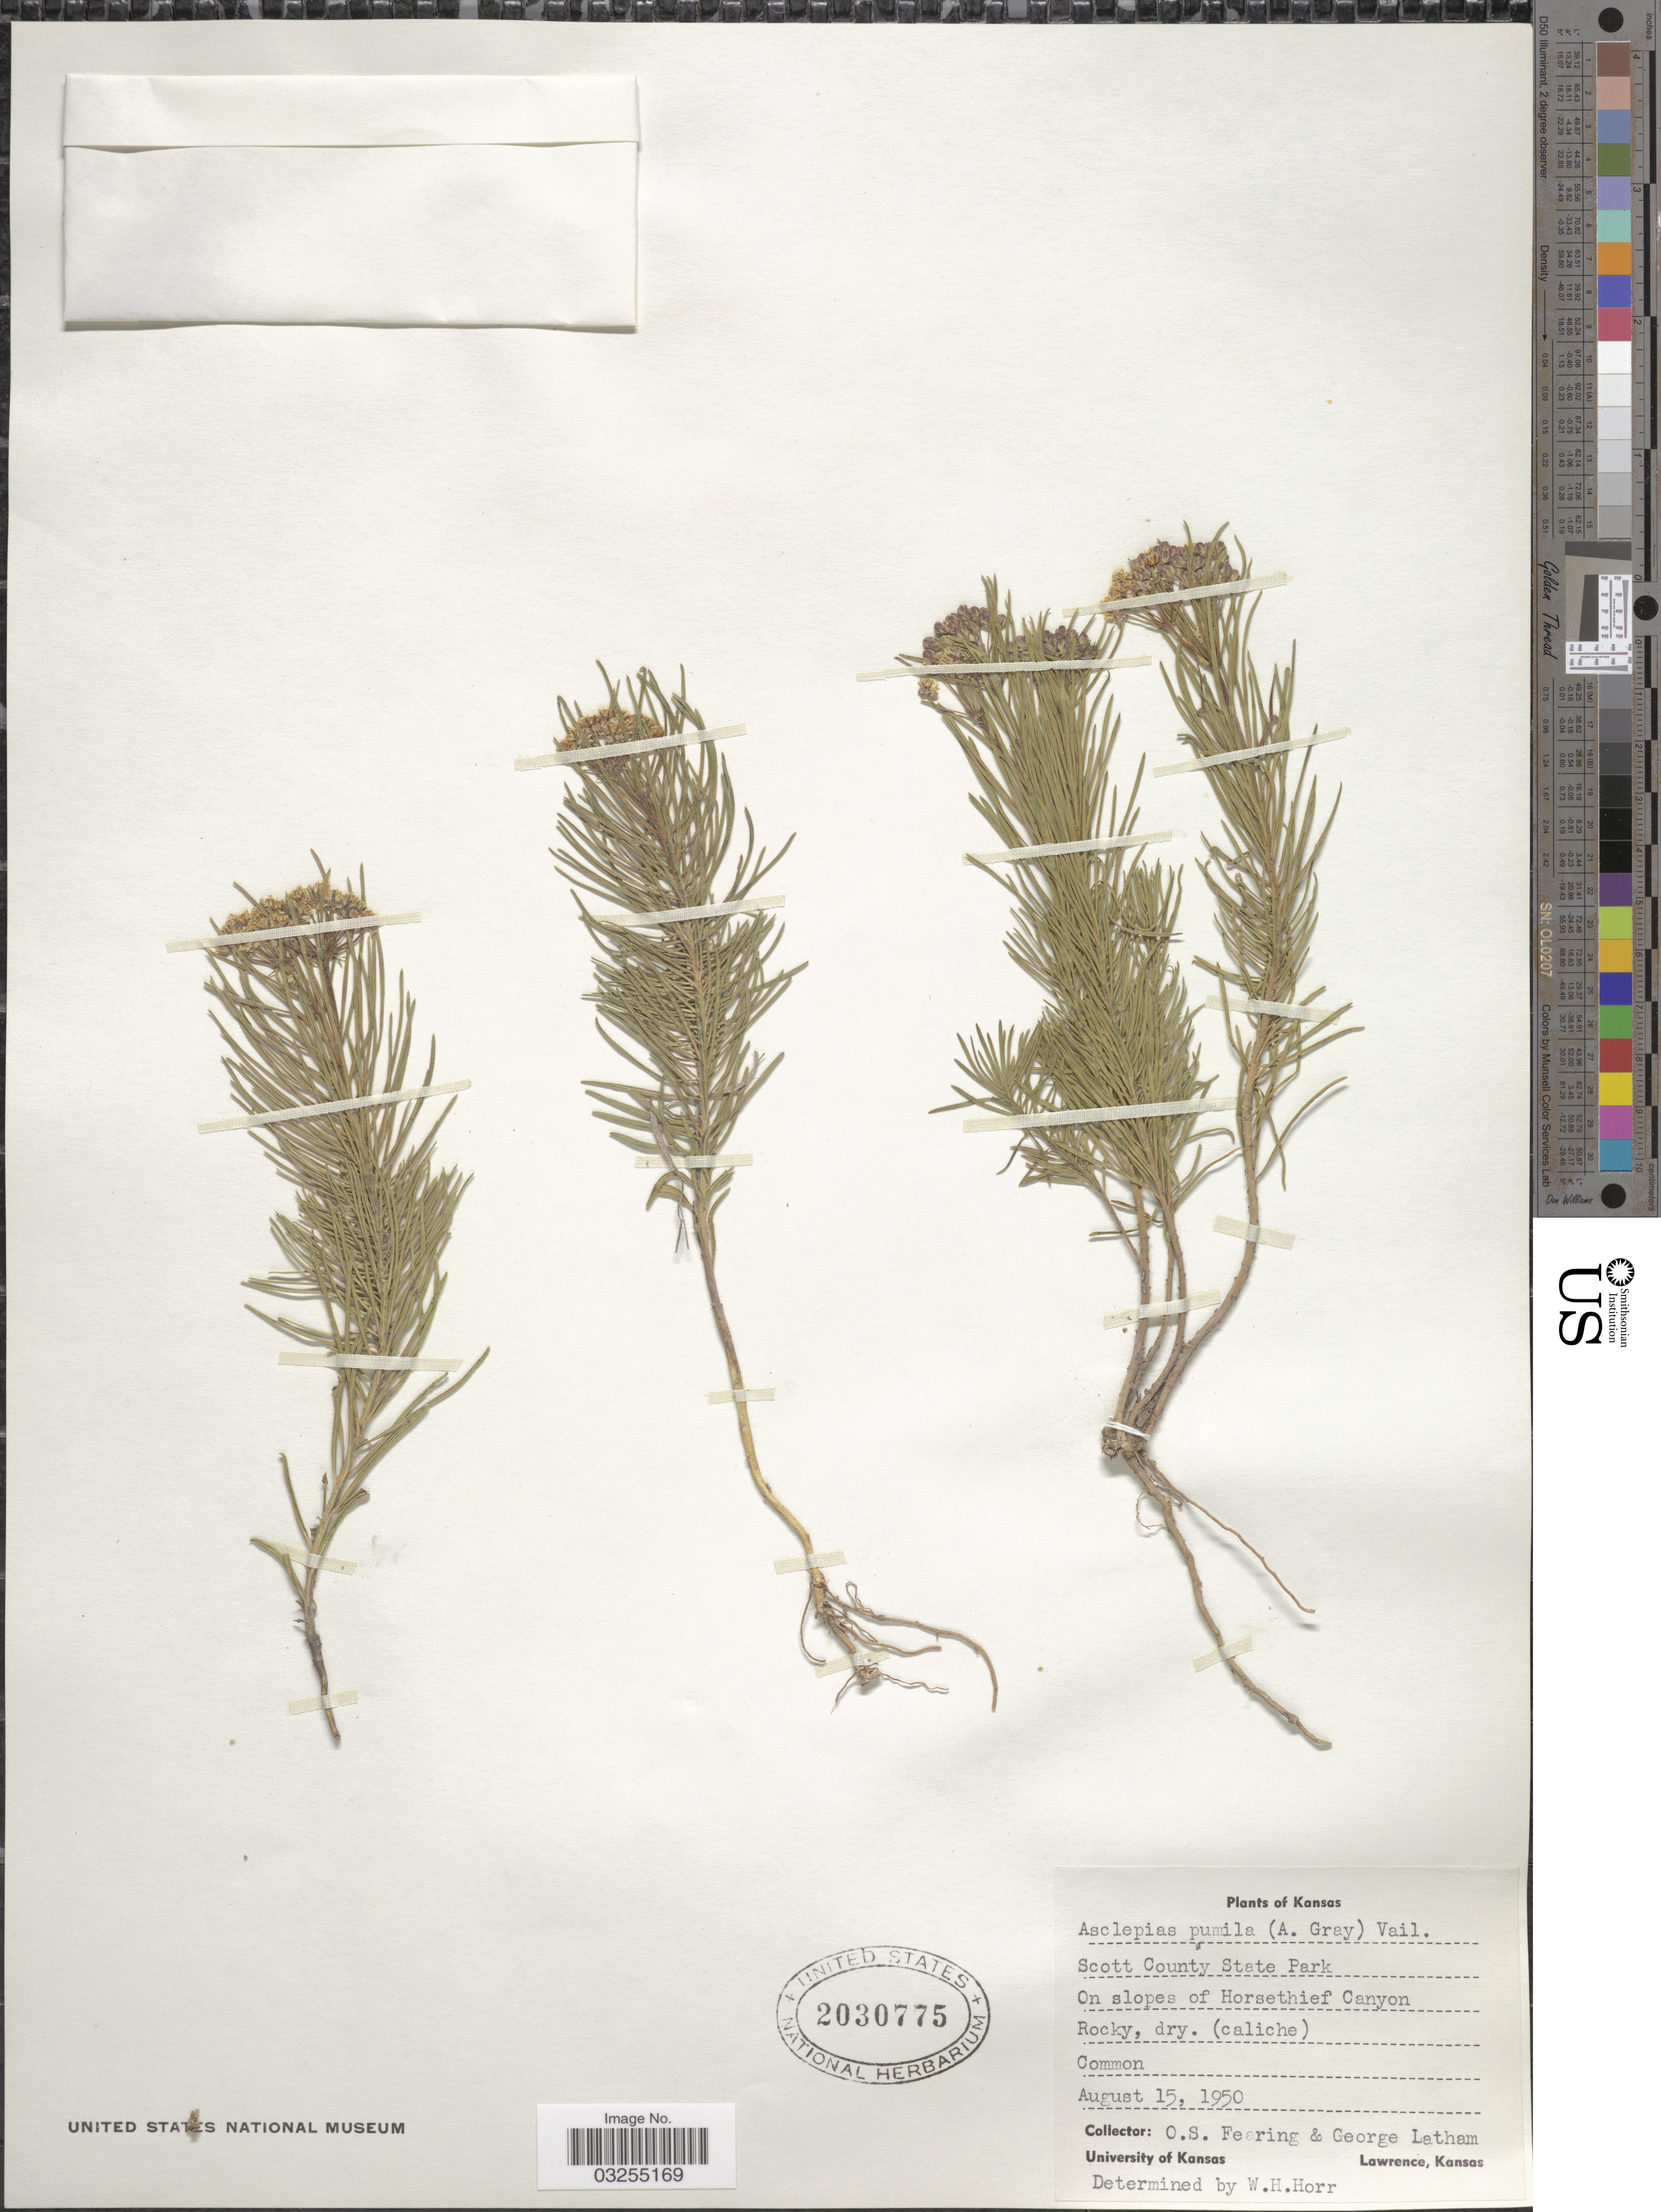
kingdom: Plantae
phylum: Tracheophyta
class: Magnoliopsida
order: Gentianales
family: Apocynaceae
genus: Asclepias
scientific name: Asclepias pumila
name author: (A. Gray) Vail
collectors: O. S. Fearing & G. Latham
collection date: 1950-08-15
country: United States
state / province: Kansas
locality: Scott County State Park. On slopes of Horsethief Canyon.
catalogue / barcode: US 2030775